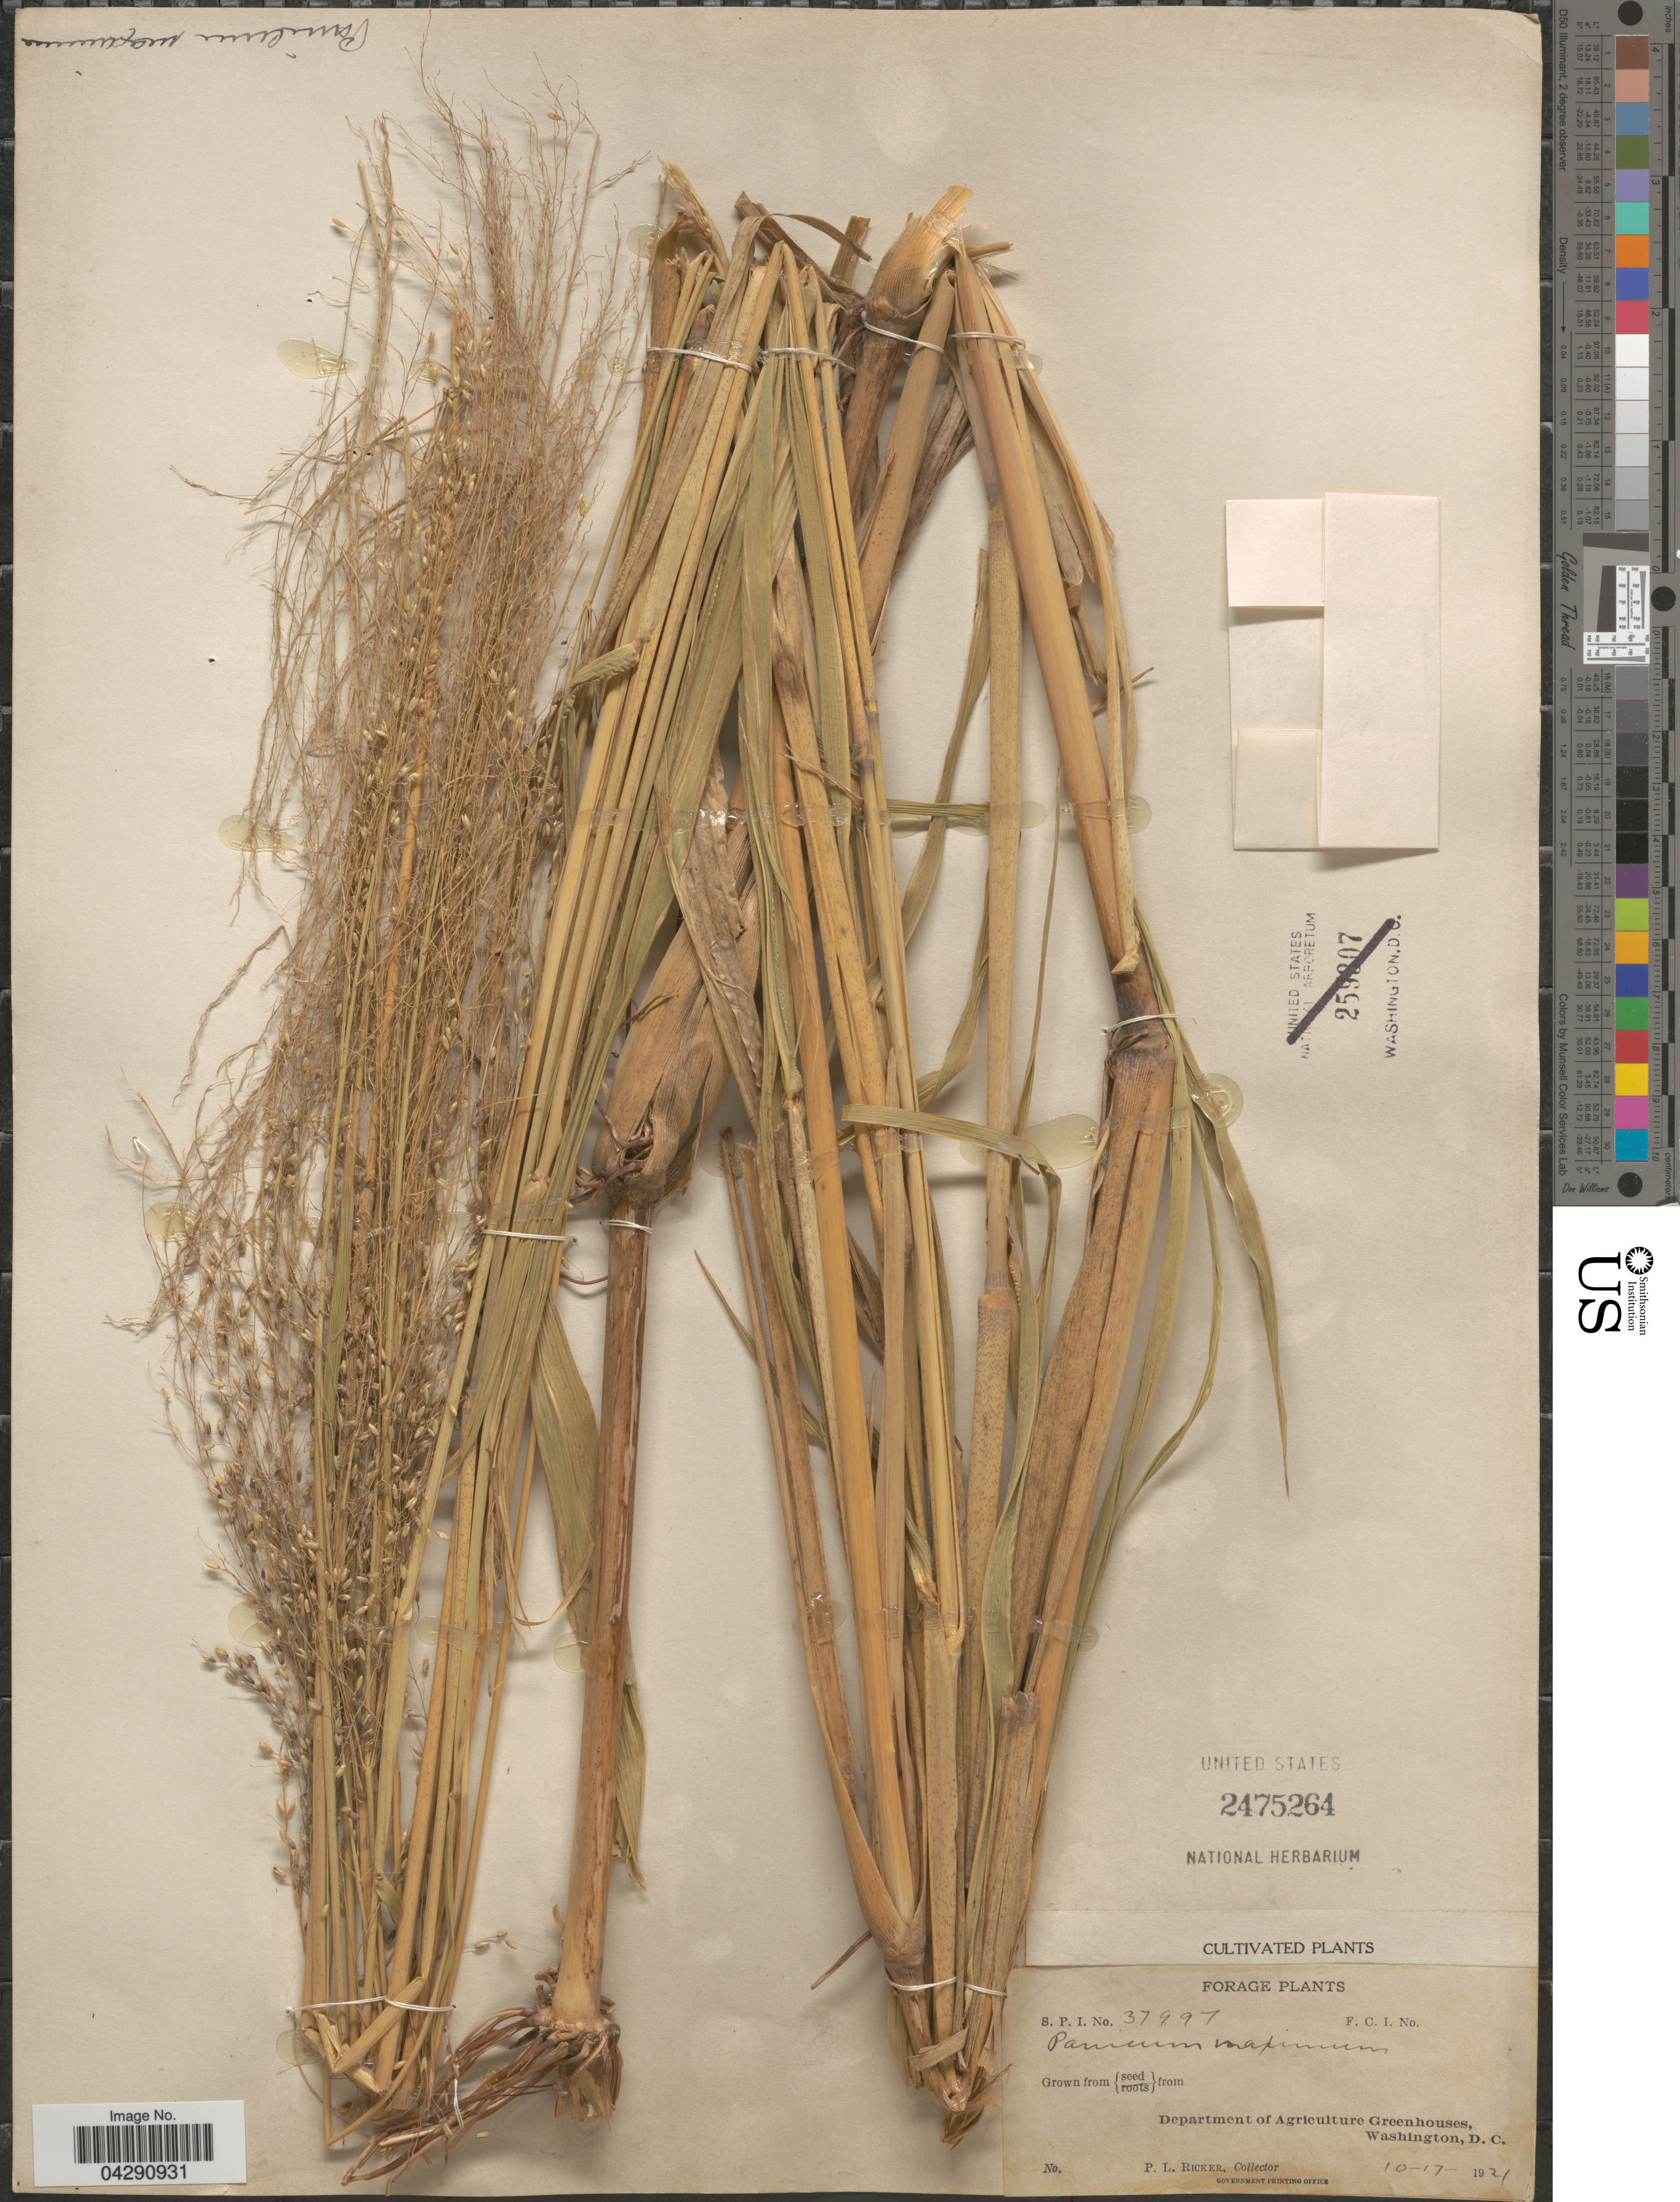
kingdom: Plantae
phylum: Tracheophyta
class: Liliopsida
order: Poales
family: Poaceae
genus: Megathyrsus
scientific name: Megathyrsus maximus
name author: (Jacq.) B.K. Simon & S.W.L. Jacobs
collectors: P. Ricker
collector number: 37997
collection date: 1921-10-17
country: United States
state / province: District of Columbia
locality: Department of Agriculture Greenhouses, Washington.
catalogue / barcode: US 2475264